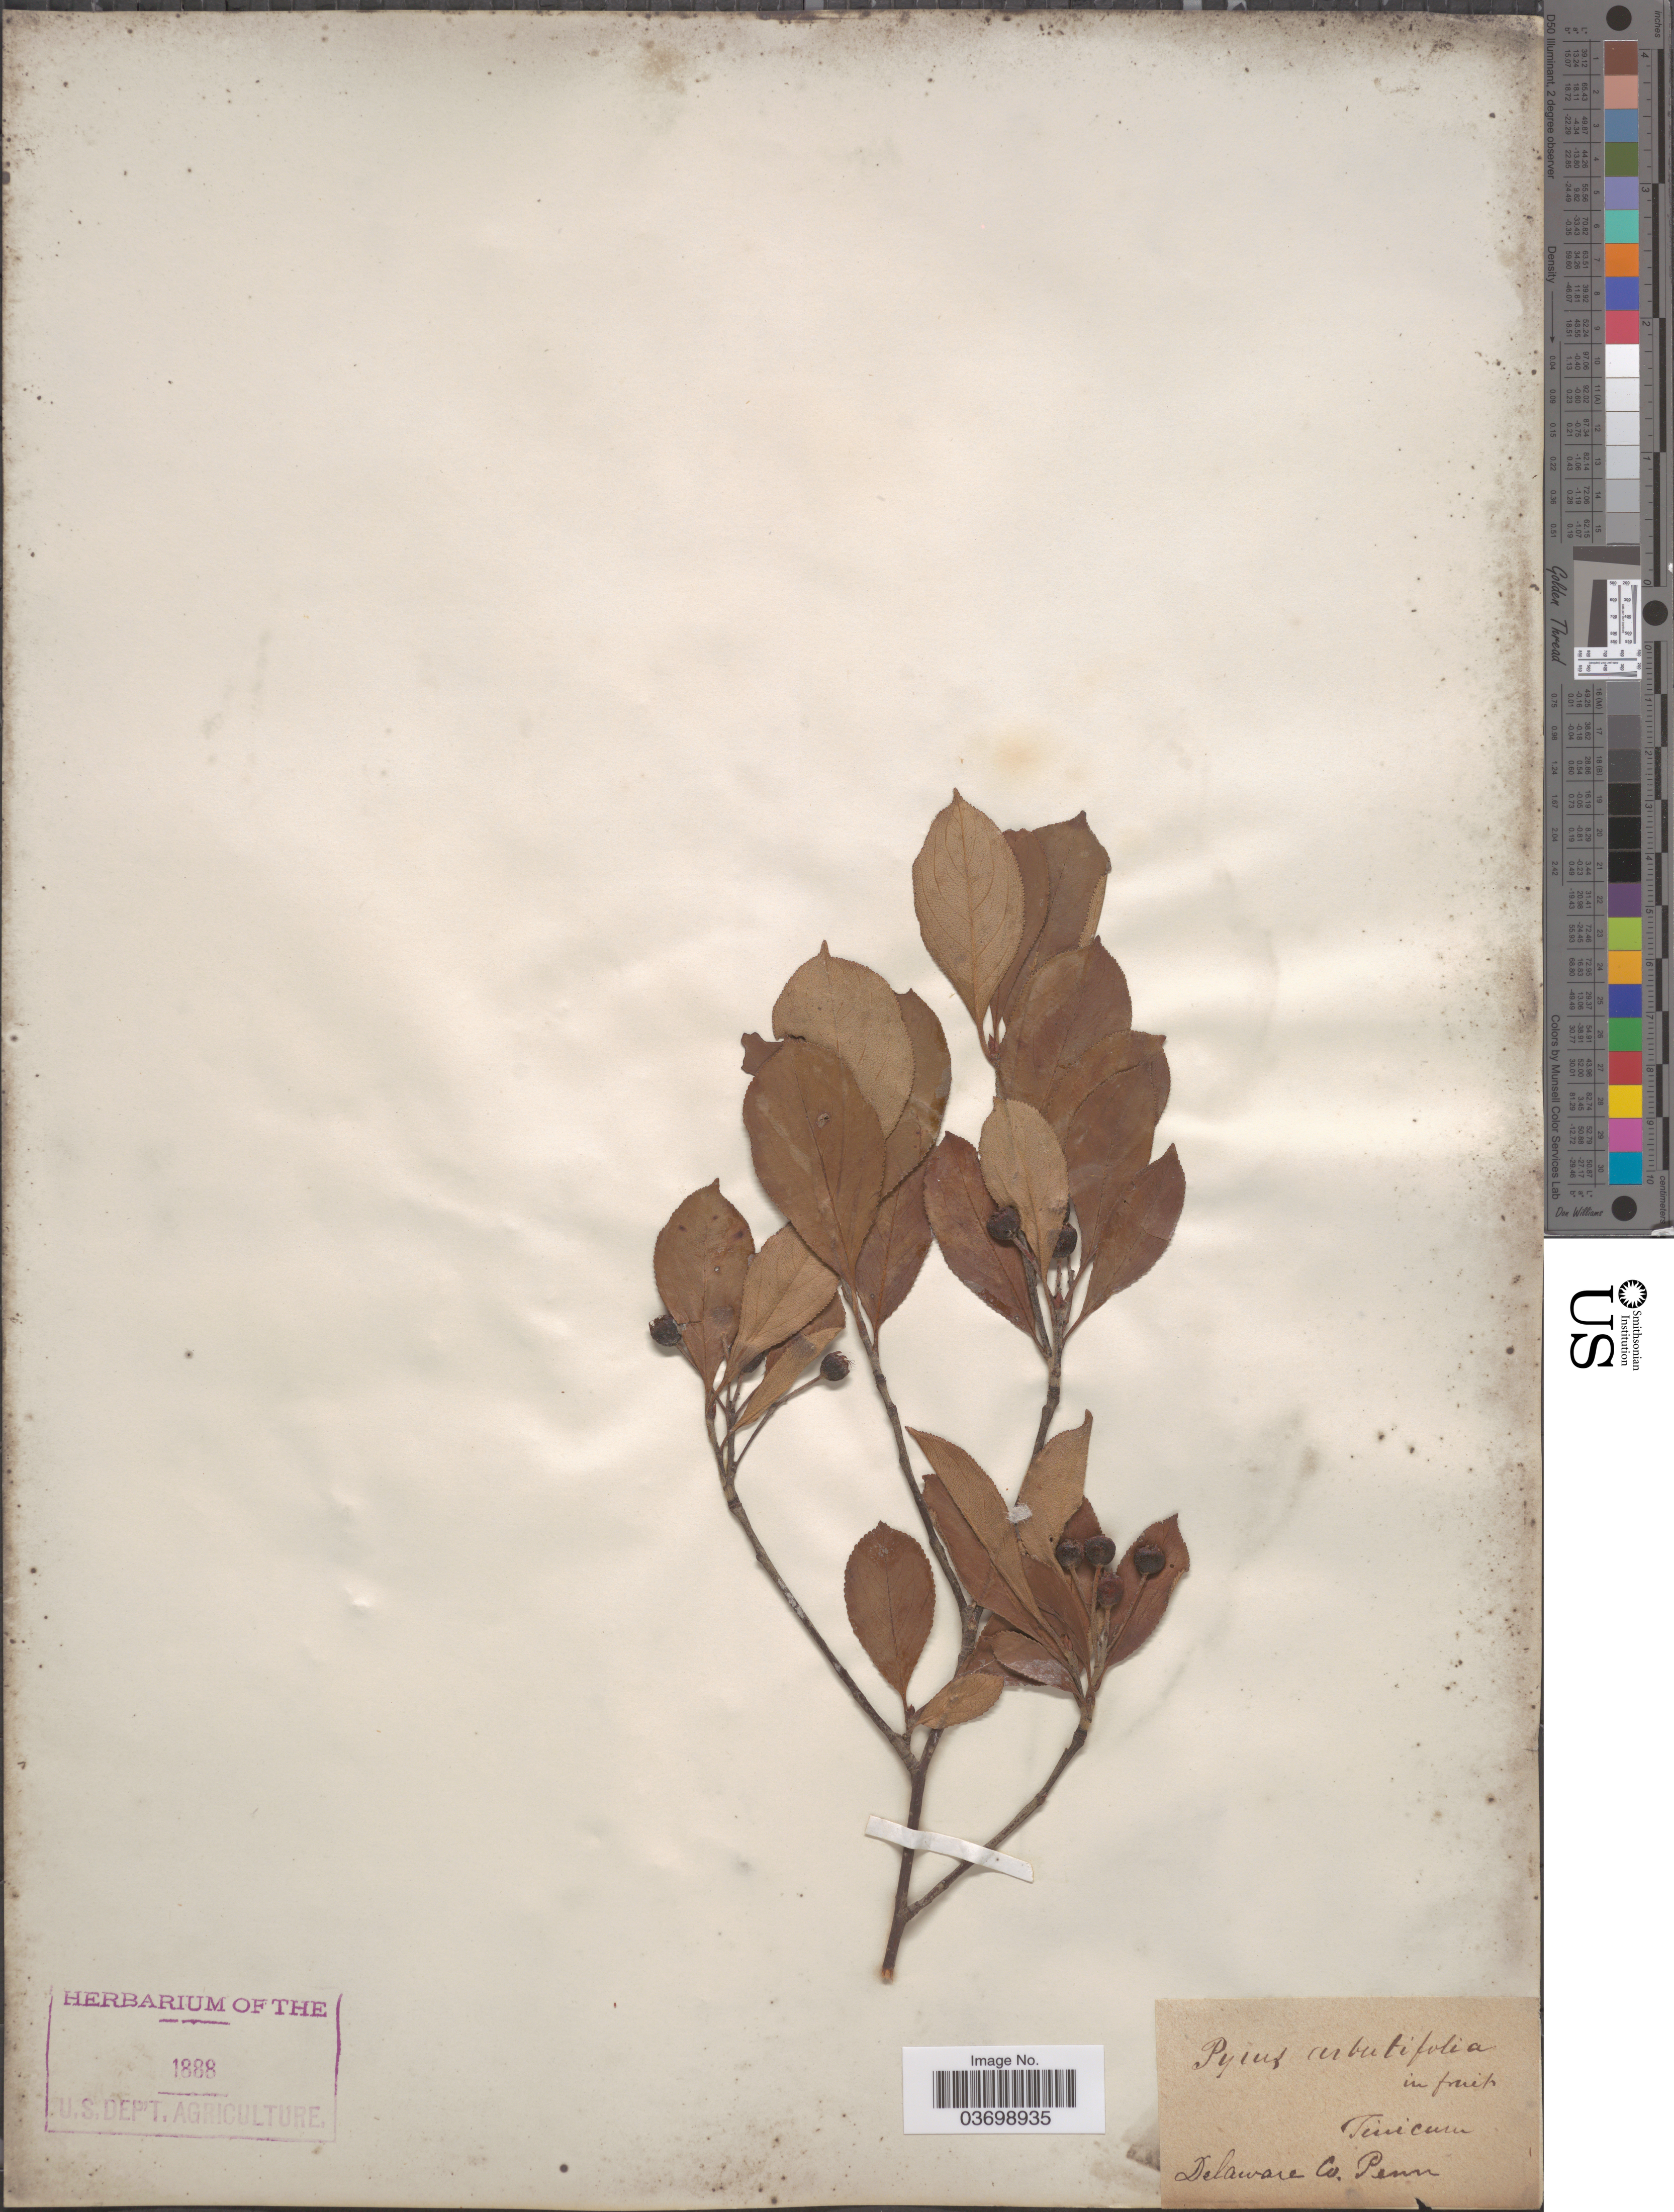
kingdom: Plantae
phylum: Tracheophyta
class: Magnoliopsida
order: Rosales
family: Rosaceae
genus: Aronia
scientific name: Aronia arbutifolia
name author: (L.) Pers.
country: United States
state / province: Pennsylvania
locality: Delaware Co.